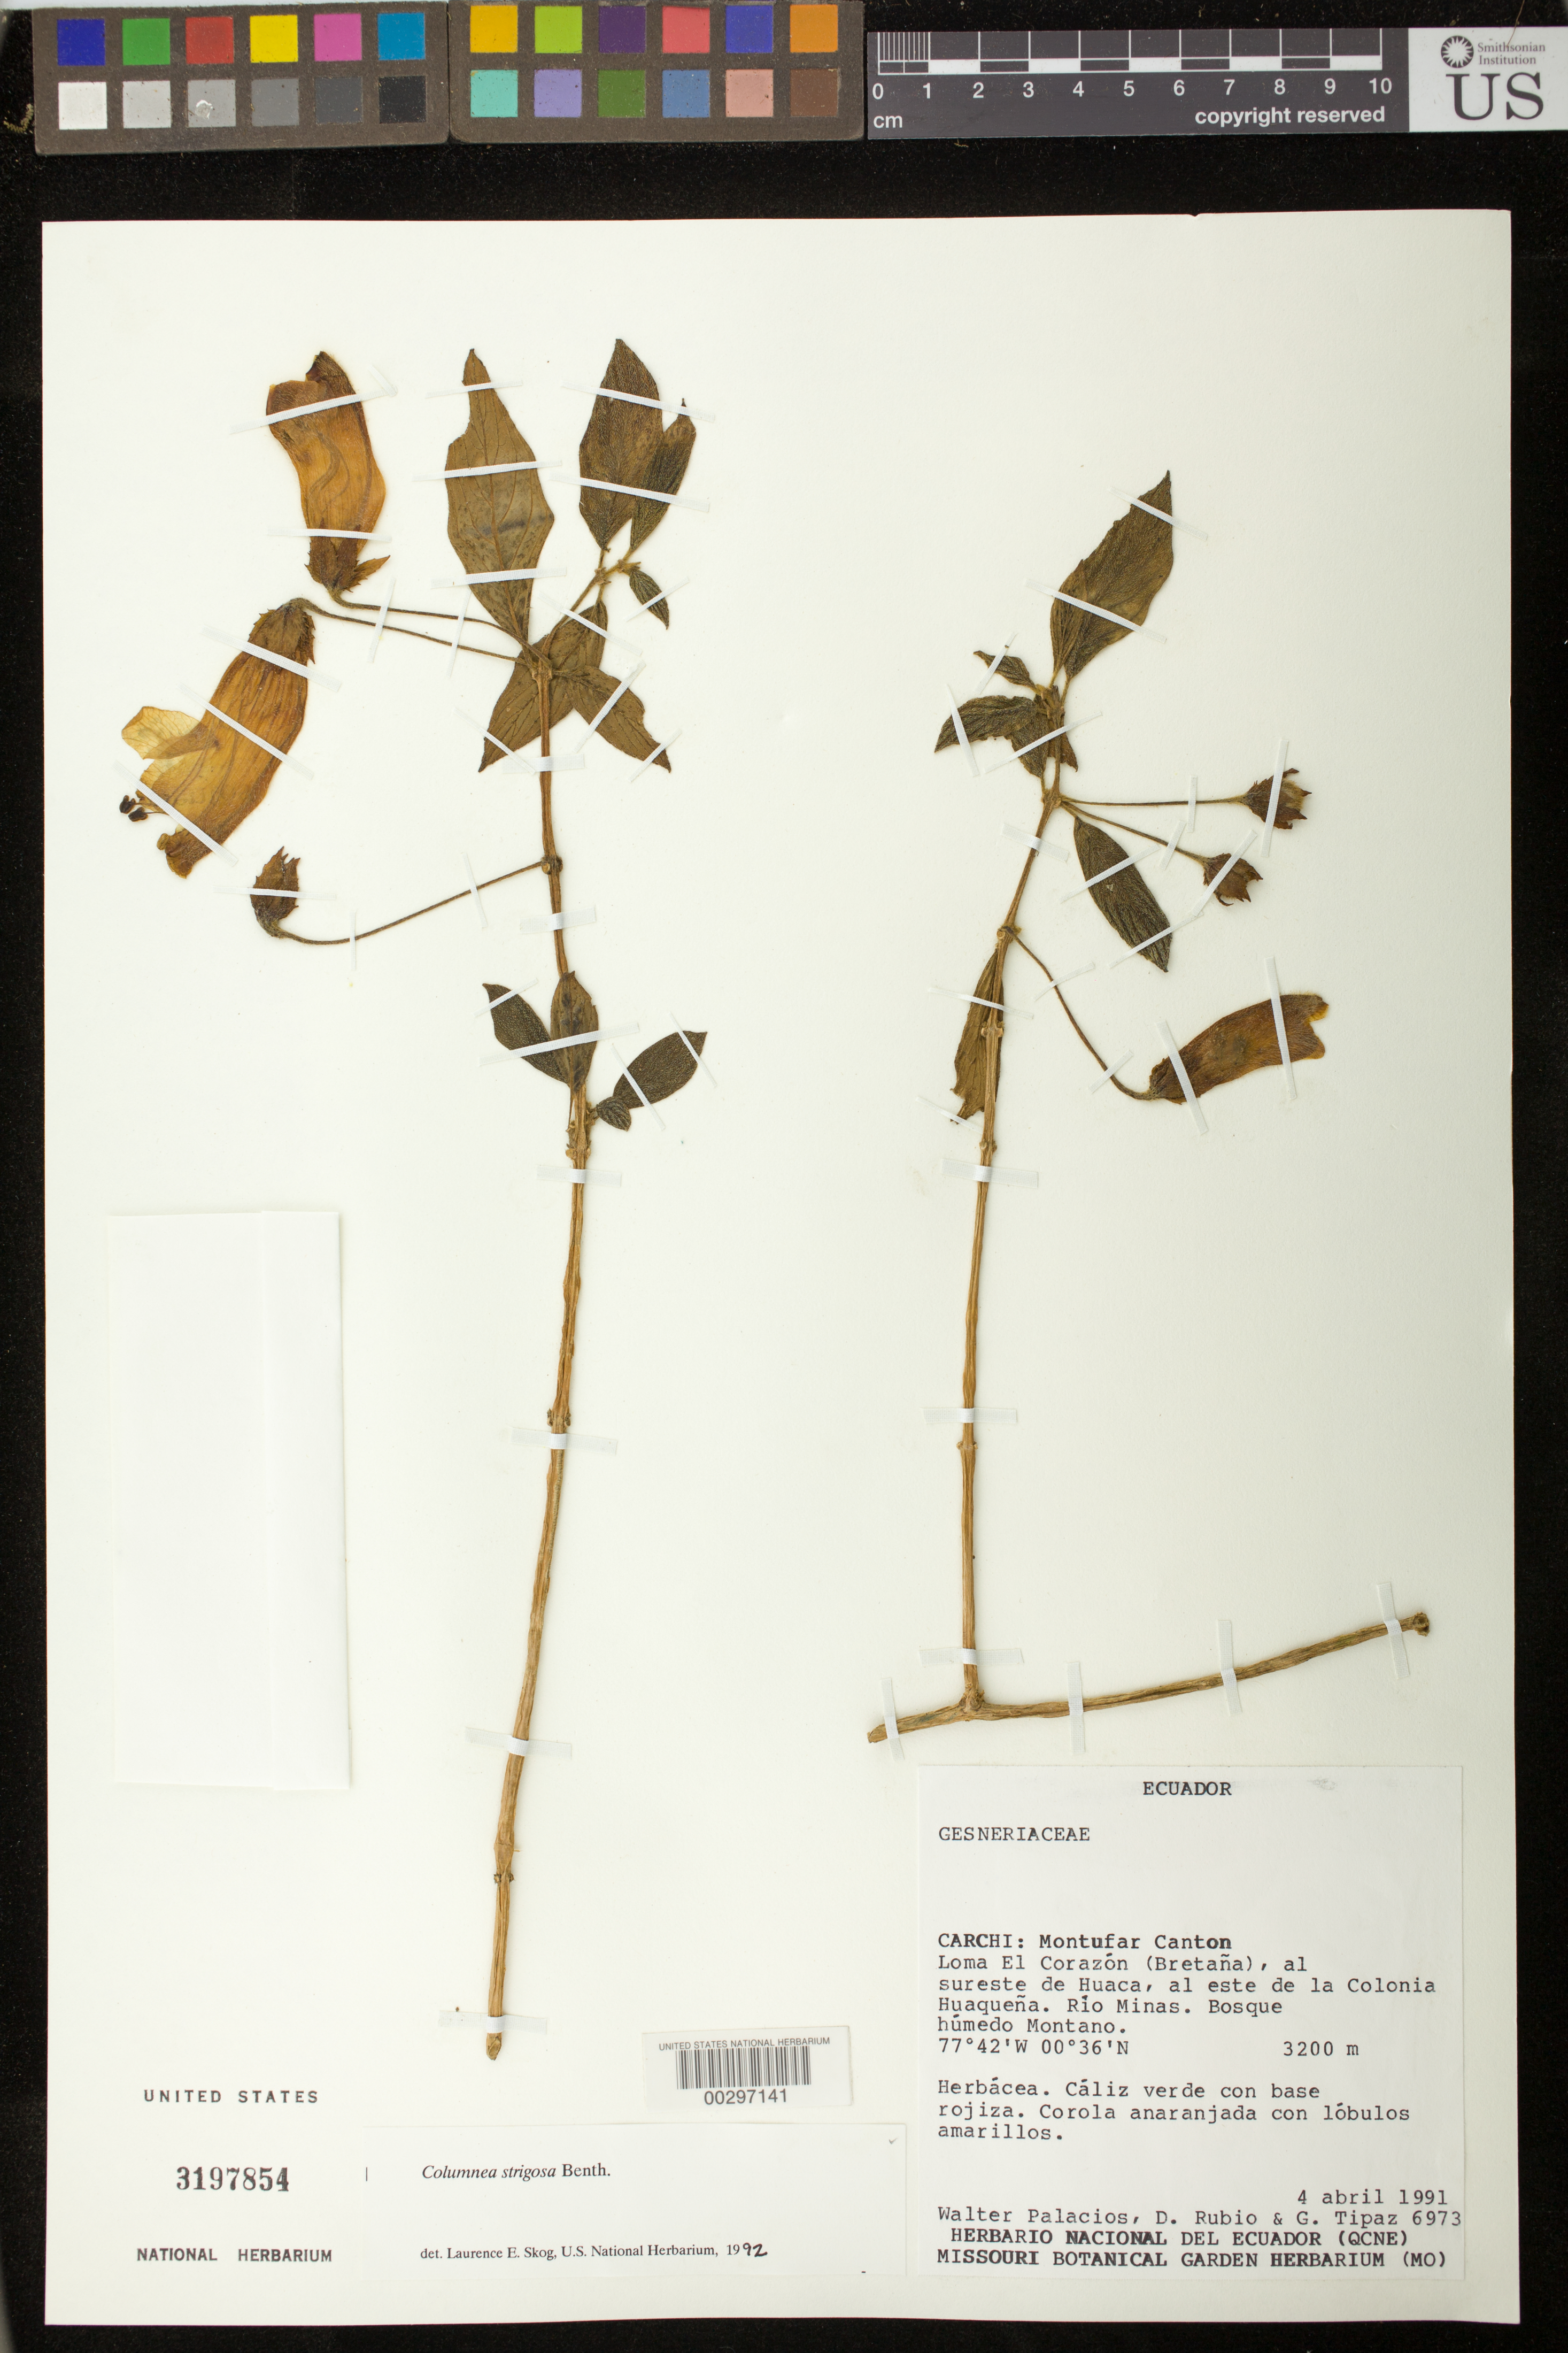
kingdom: Plantae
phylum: Tracheophyta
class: Magnoliopsida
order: Lamiales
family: Gesneriaceae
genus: Columnea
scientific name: Columnea strigosa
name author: Benth.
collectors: W. Palacios, D. Rubio & G. Tipaz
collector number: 6973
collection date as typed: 04 Apr 1991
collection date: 1991-04-04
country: Ecuador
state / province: Carchi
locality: Montufar Canton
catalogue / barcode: US 3197854